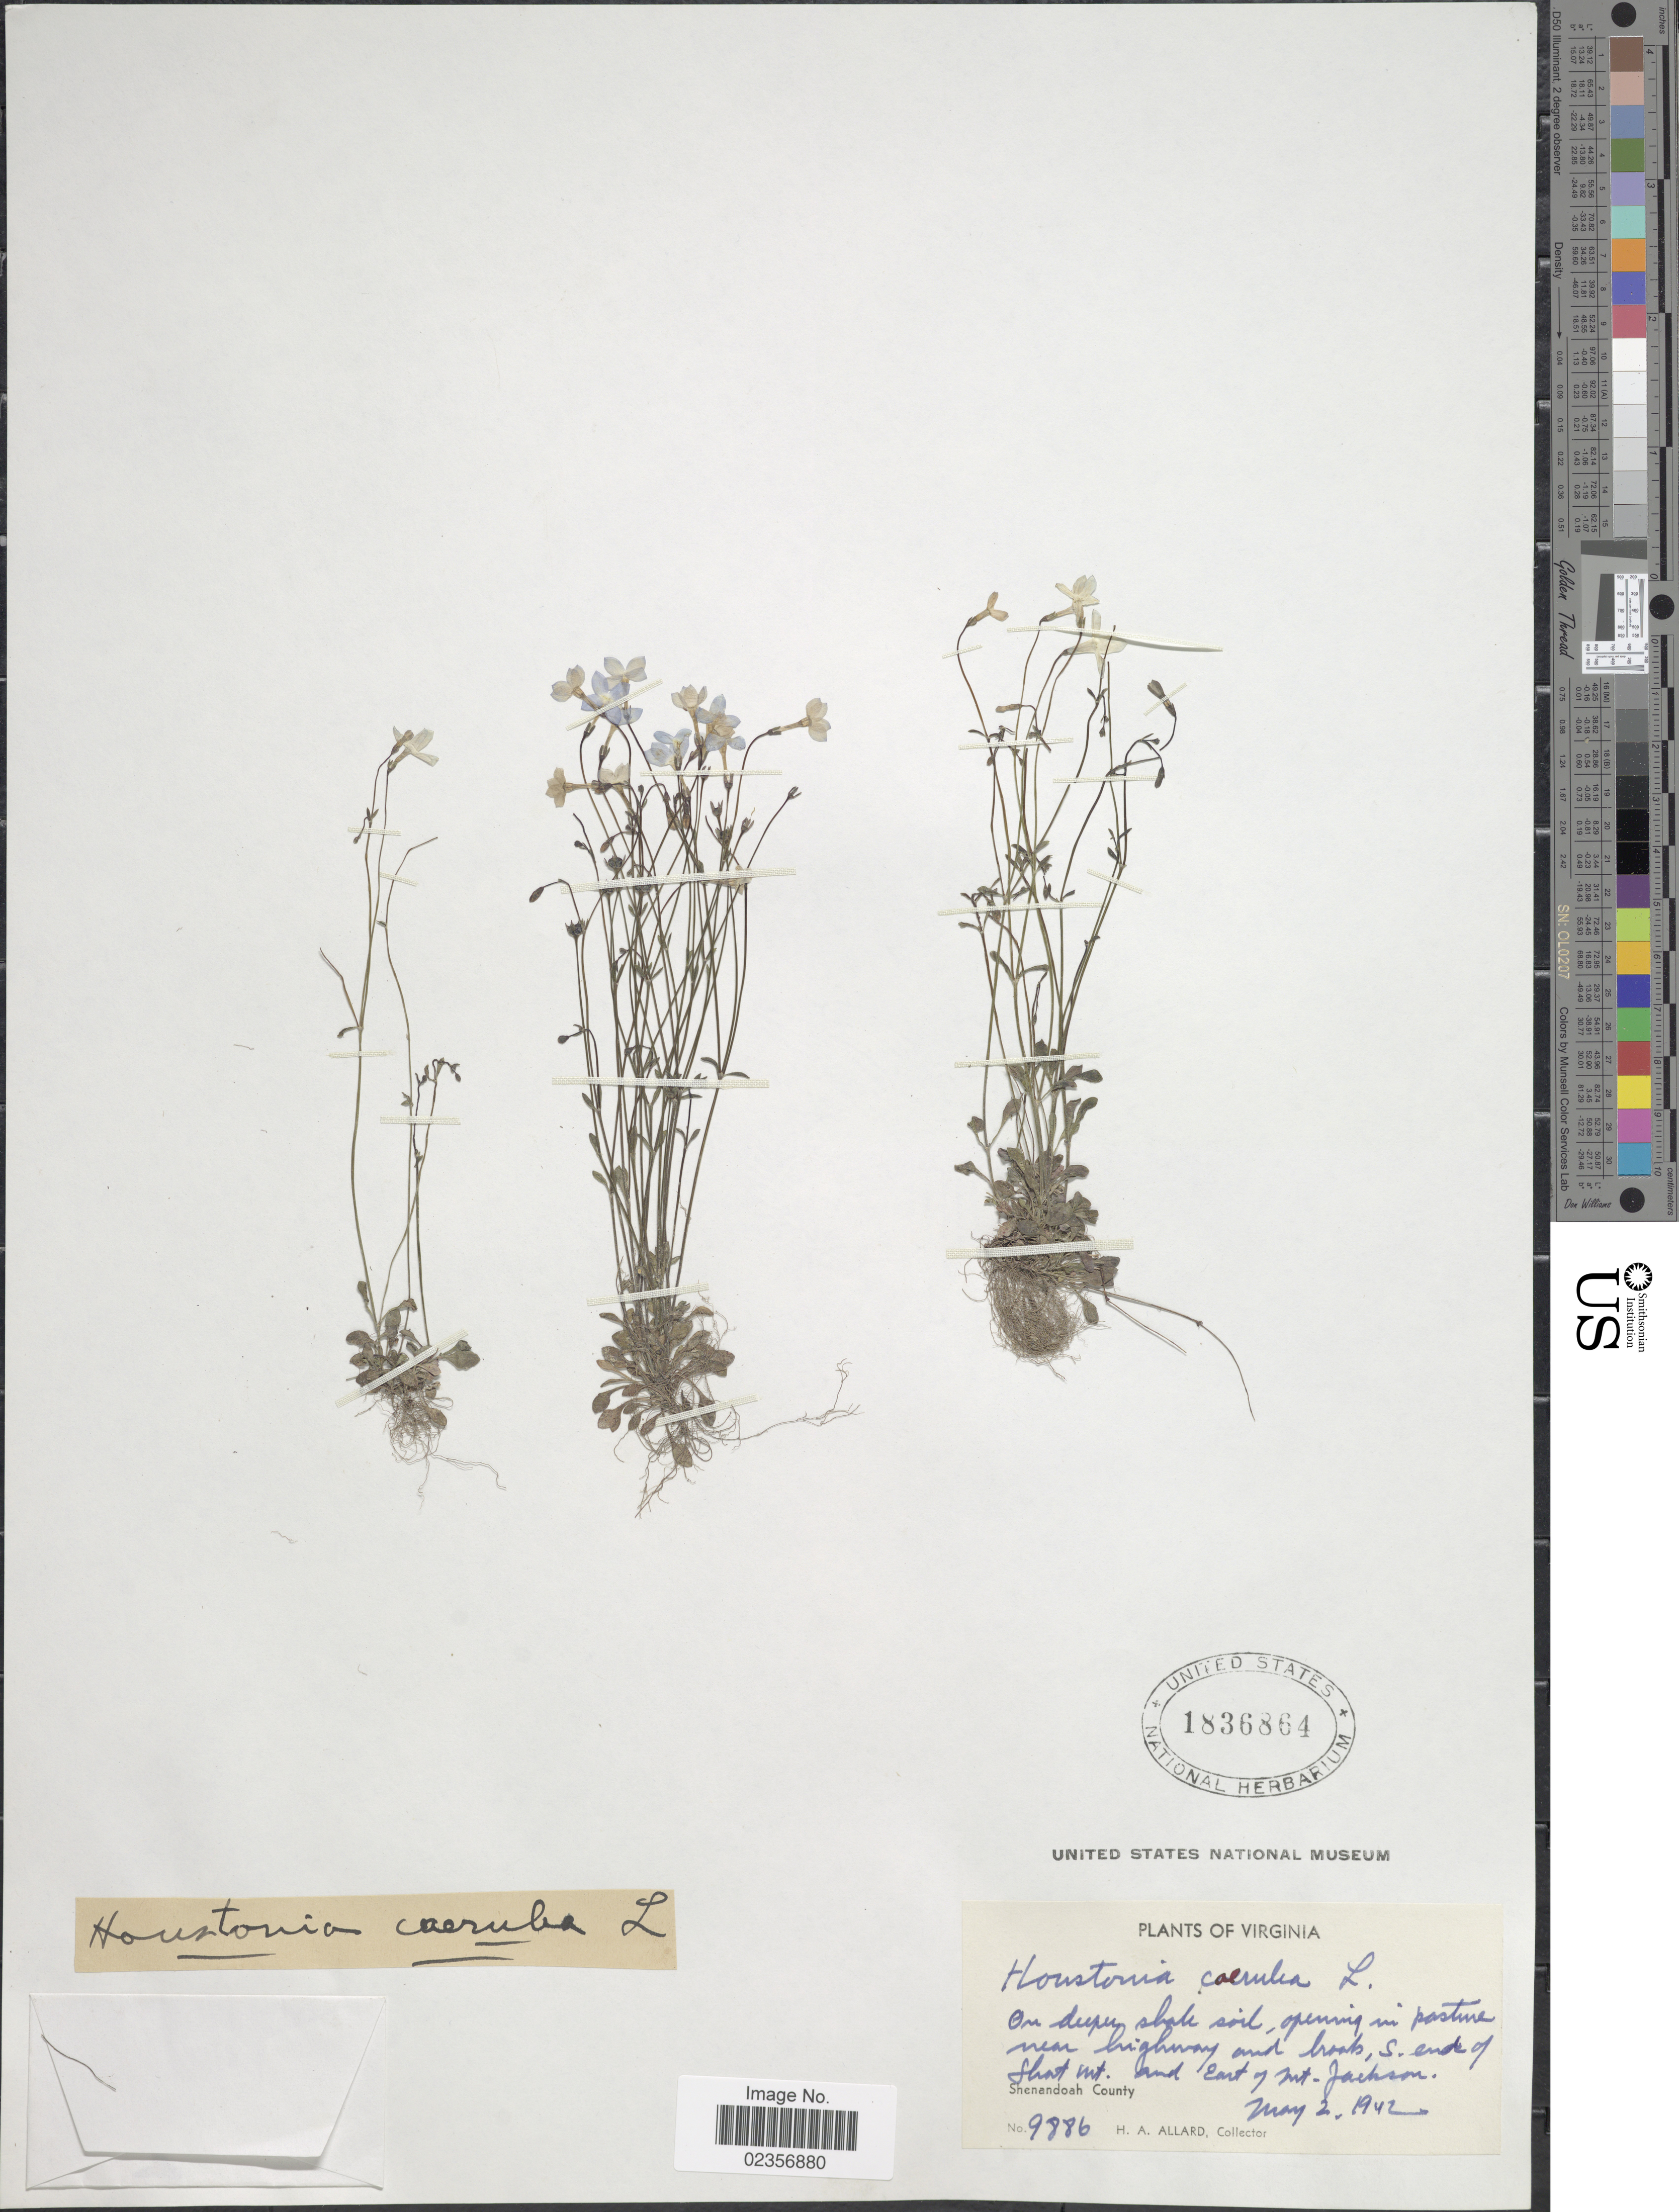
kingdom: Plantae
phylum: Tracheophyta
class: Magnoliopsida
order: Gentianales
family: Rubiaceae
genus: Houstonia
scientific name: Houstonia caerulea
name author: L.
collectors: H. A. Allard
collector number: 9886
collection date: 1942-05-02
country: United States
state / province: Virginia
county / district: Shenandoah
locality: On deeper shale soil, opening in pasture near highway and brook, S. end of Short Mt. and east of Mt. Jackson, Shenandoah County.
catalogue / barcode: US 1836864